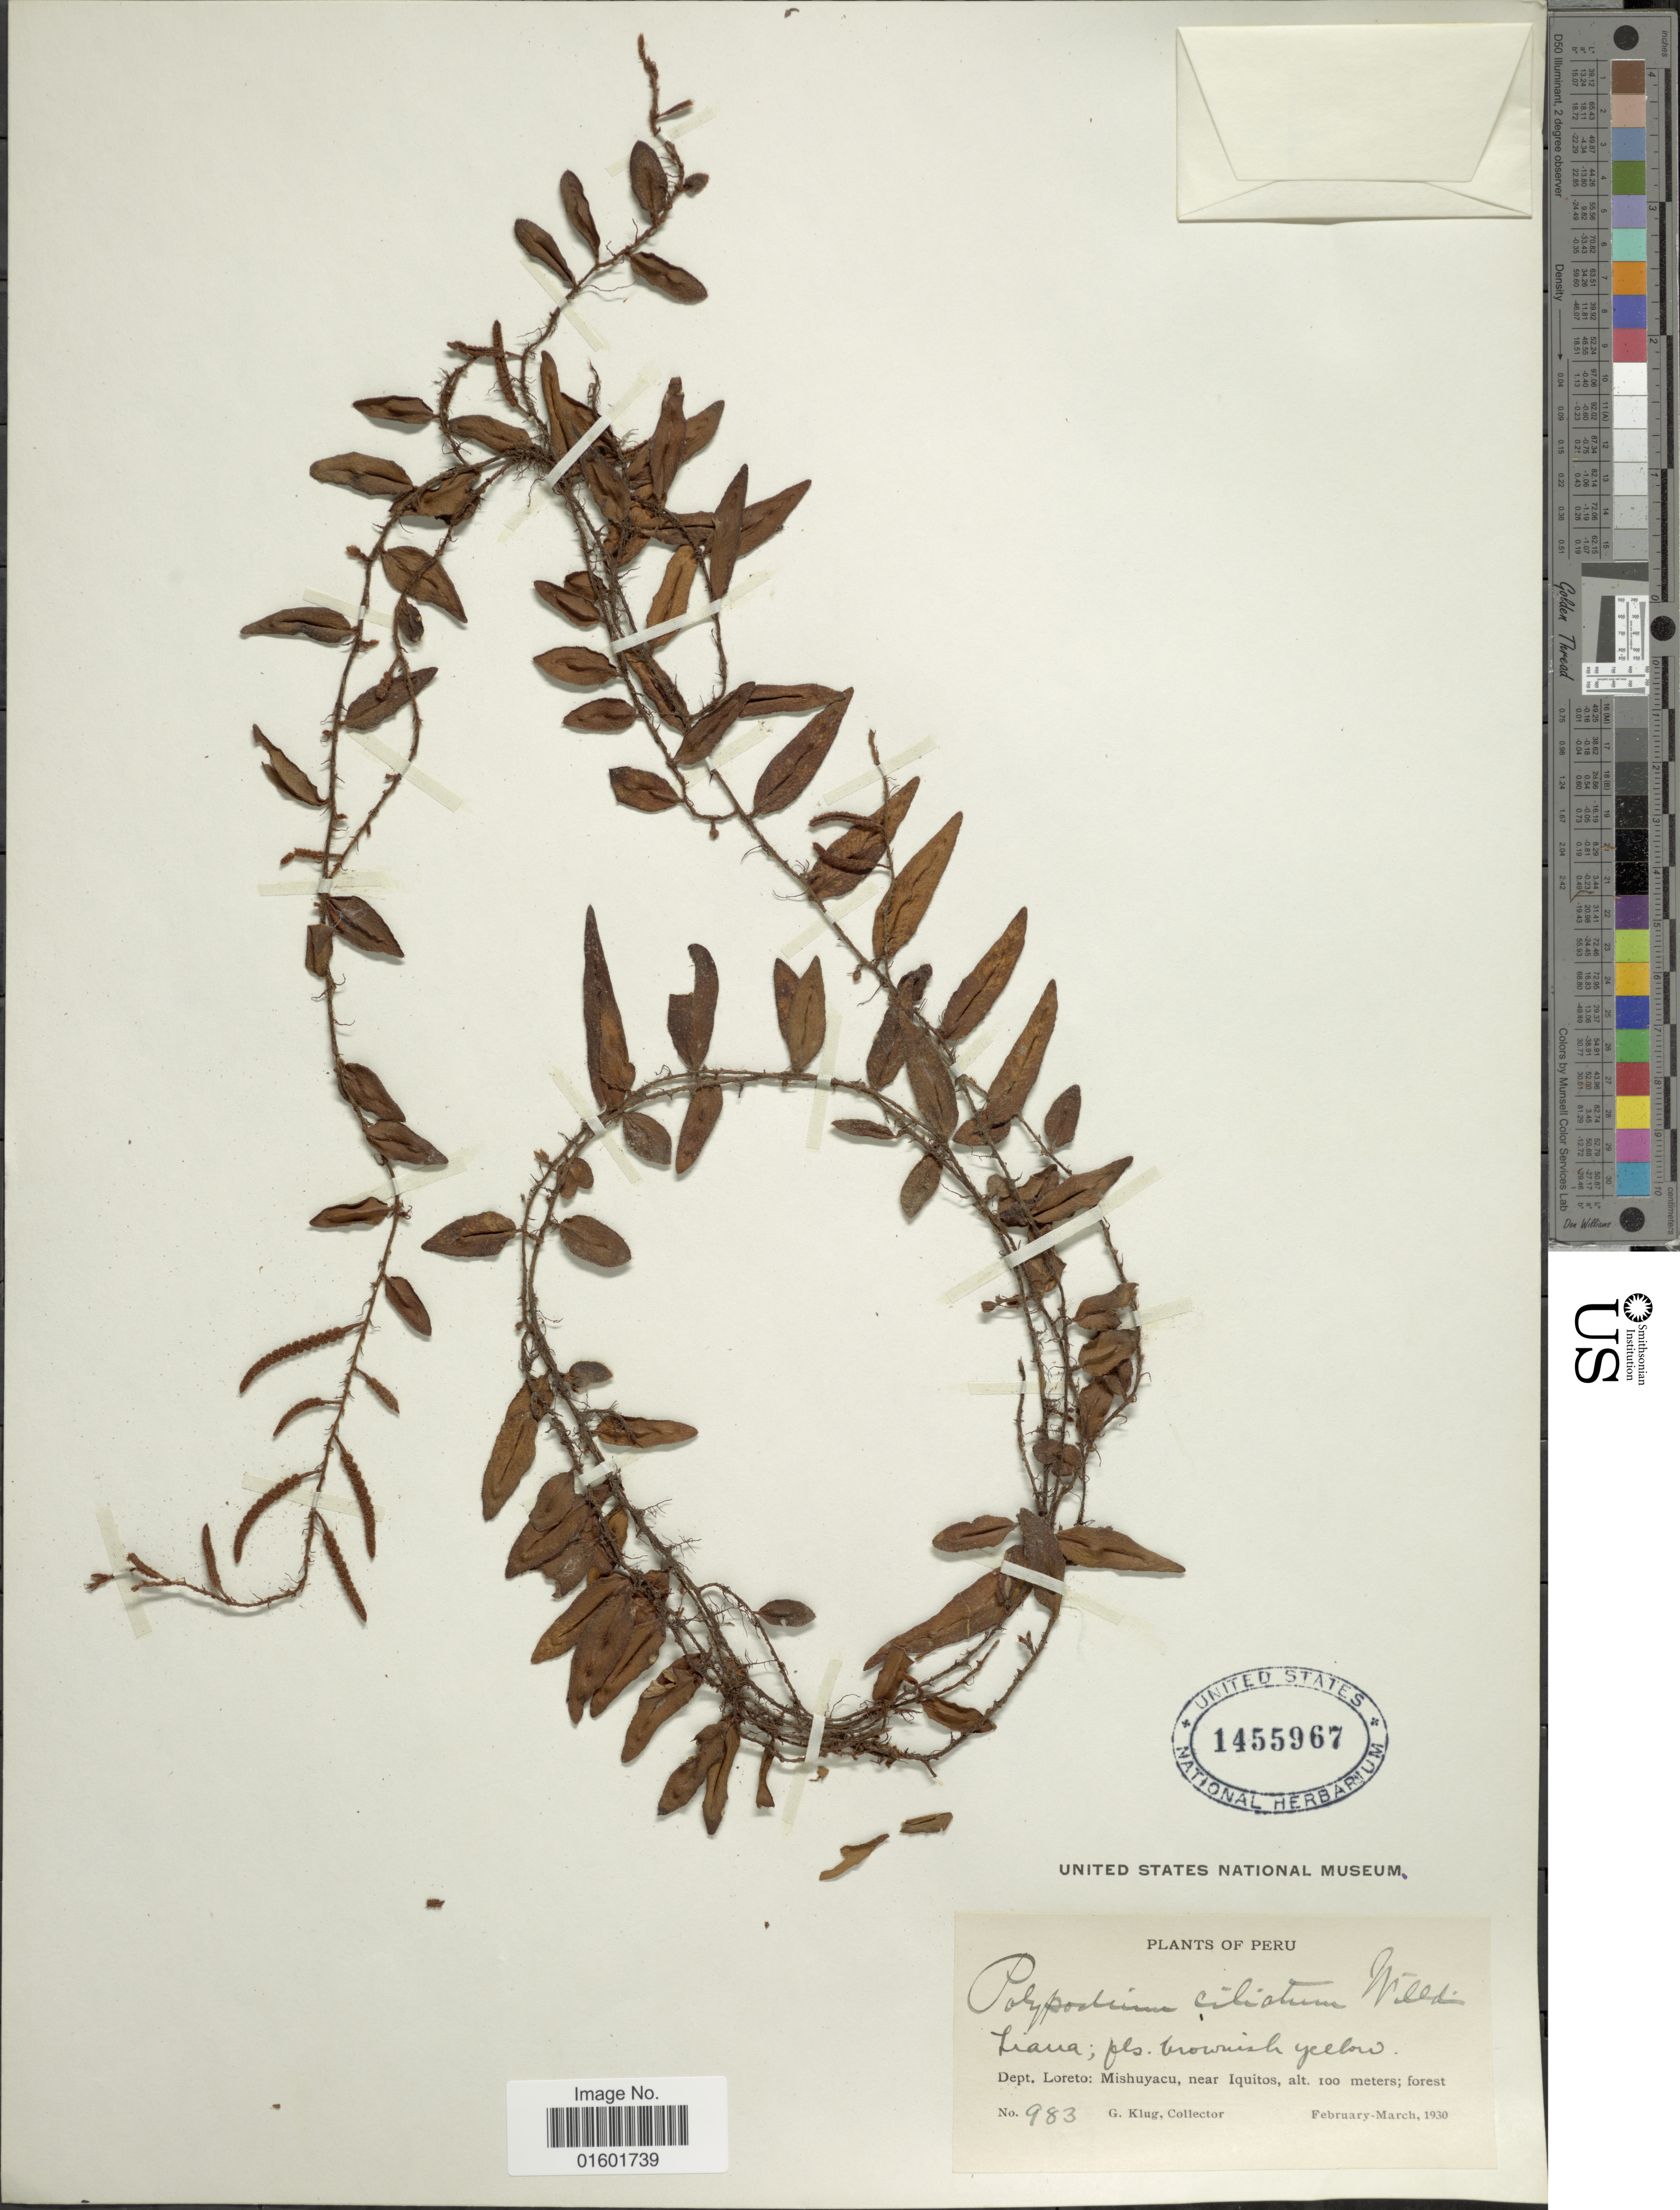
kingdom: Plantae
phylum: Tracheophyta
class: Polypodiopsida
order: Polypodiales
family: Polypodiaceae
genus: Microgramma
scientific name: Microgramma reptans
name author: (Cav.) A.R. Sm.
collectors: G. Klug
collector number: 983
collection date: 1930-02/1930-03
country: Peru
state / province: Loreto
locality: Mishuyacu, near Iquitos; forest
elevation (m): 100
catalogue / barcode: US 1455967